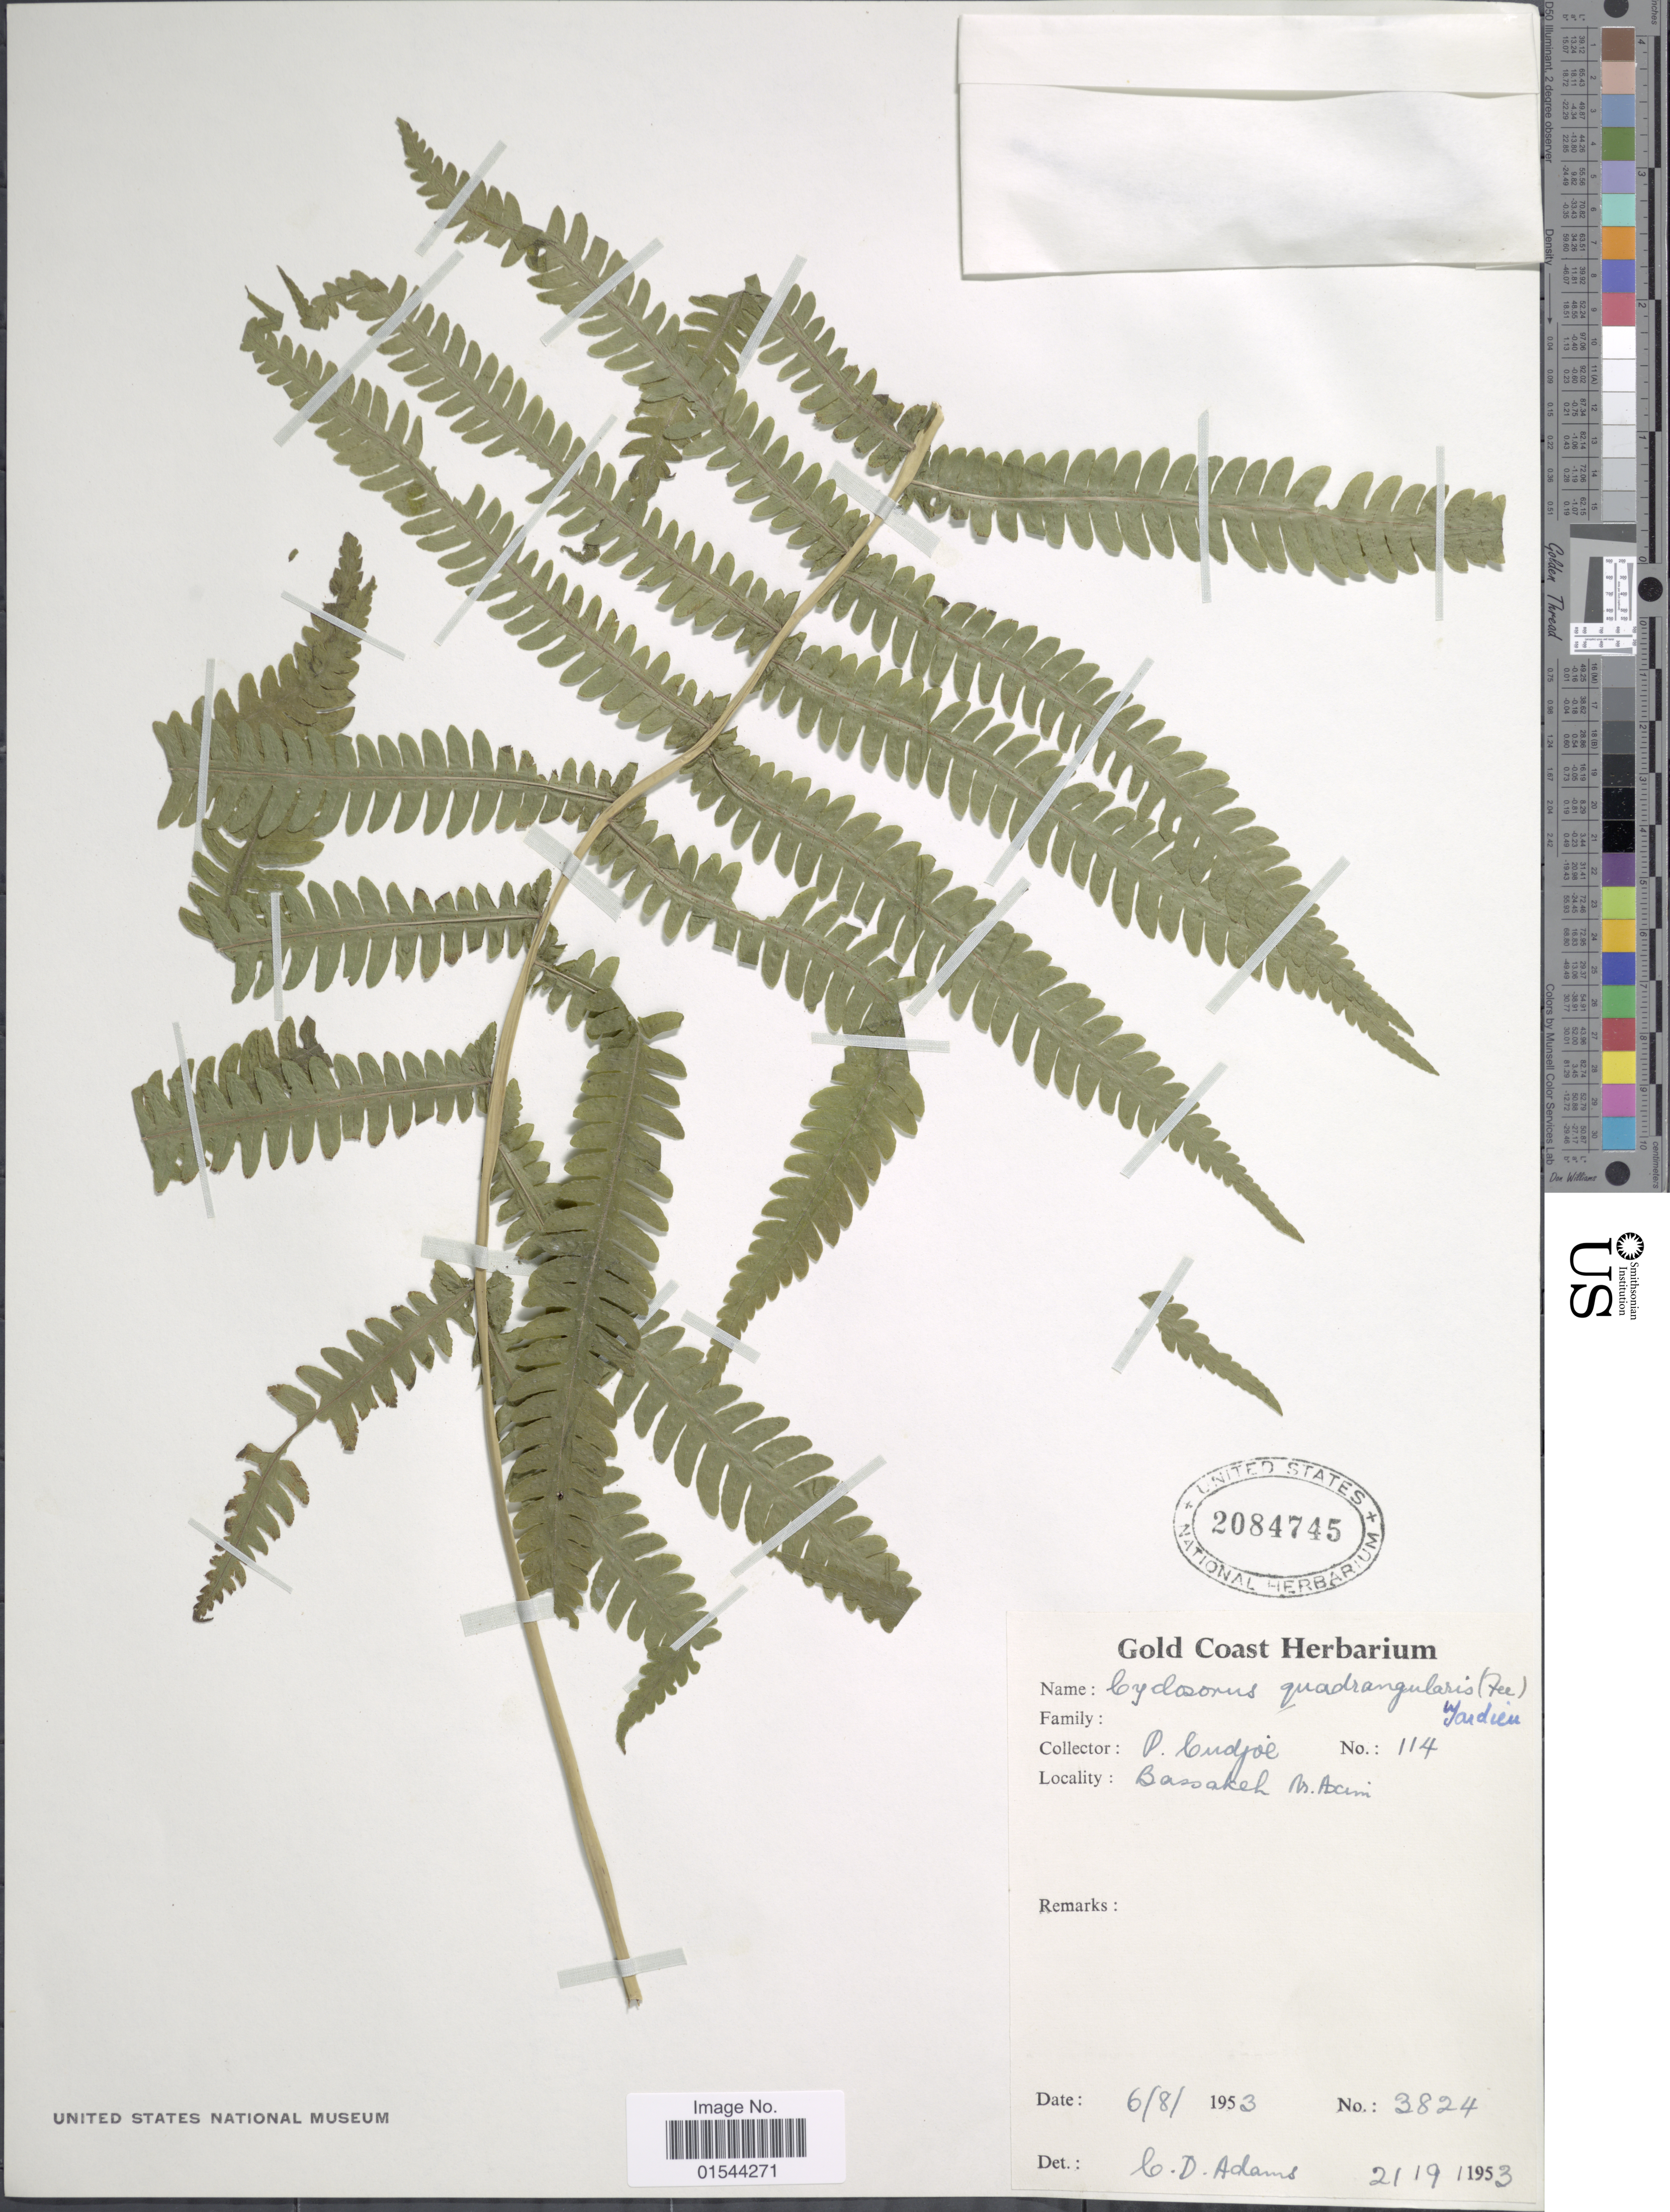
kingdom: Plantae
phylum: Tracheophyta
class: Polypodiopsida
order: Polypodiales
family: Thelypteridaceae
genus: Christella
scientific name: Christella hispidula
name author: (Decne.) Holttum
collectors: F. Cudjoe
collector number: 114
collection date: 1953-08-06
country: Ghana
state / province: Western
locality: Bassakeh, nr. Axim.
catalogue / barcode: US 2084745